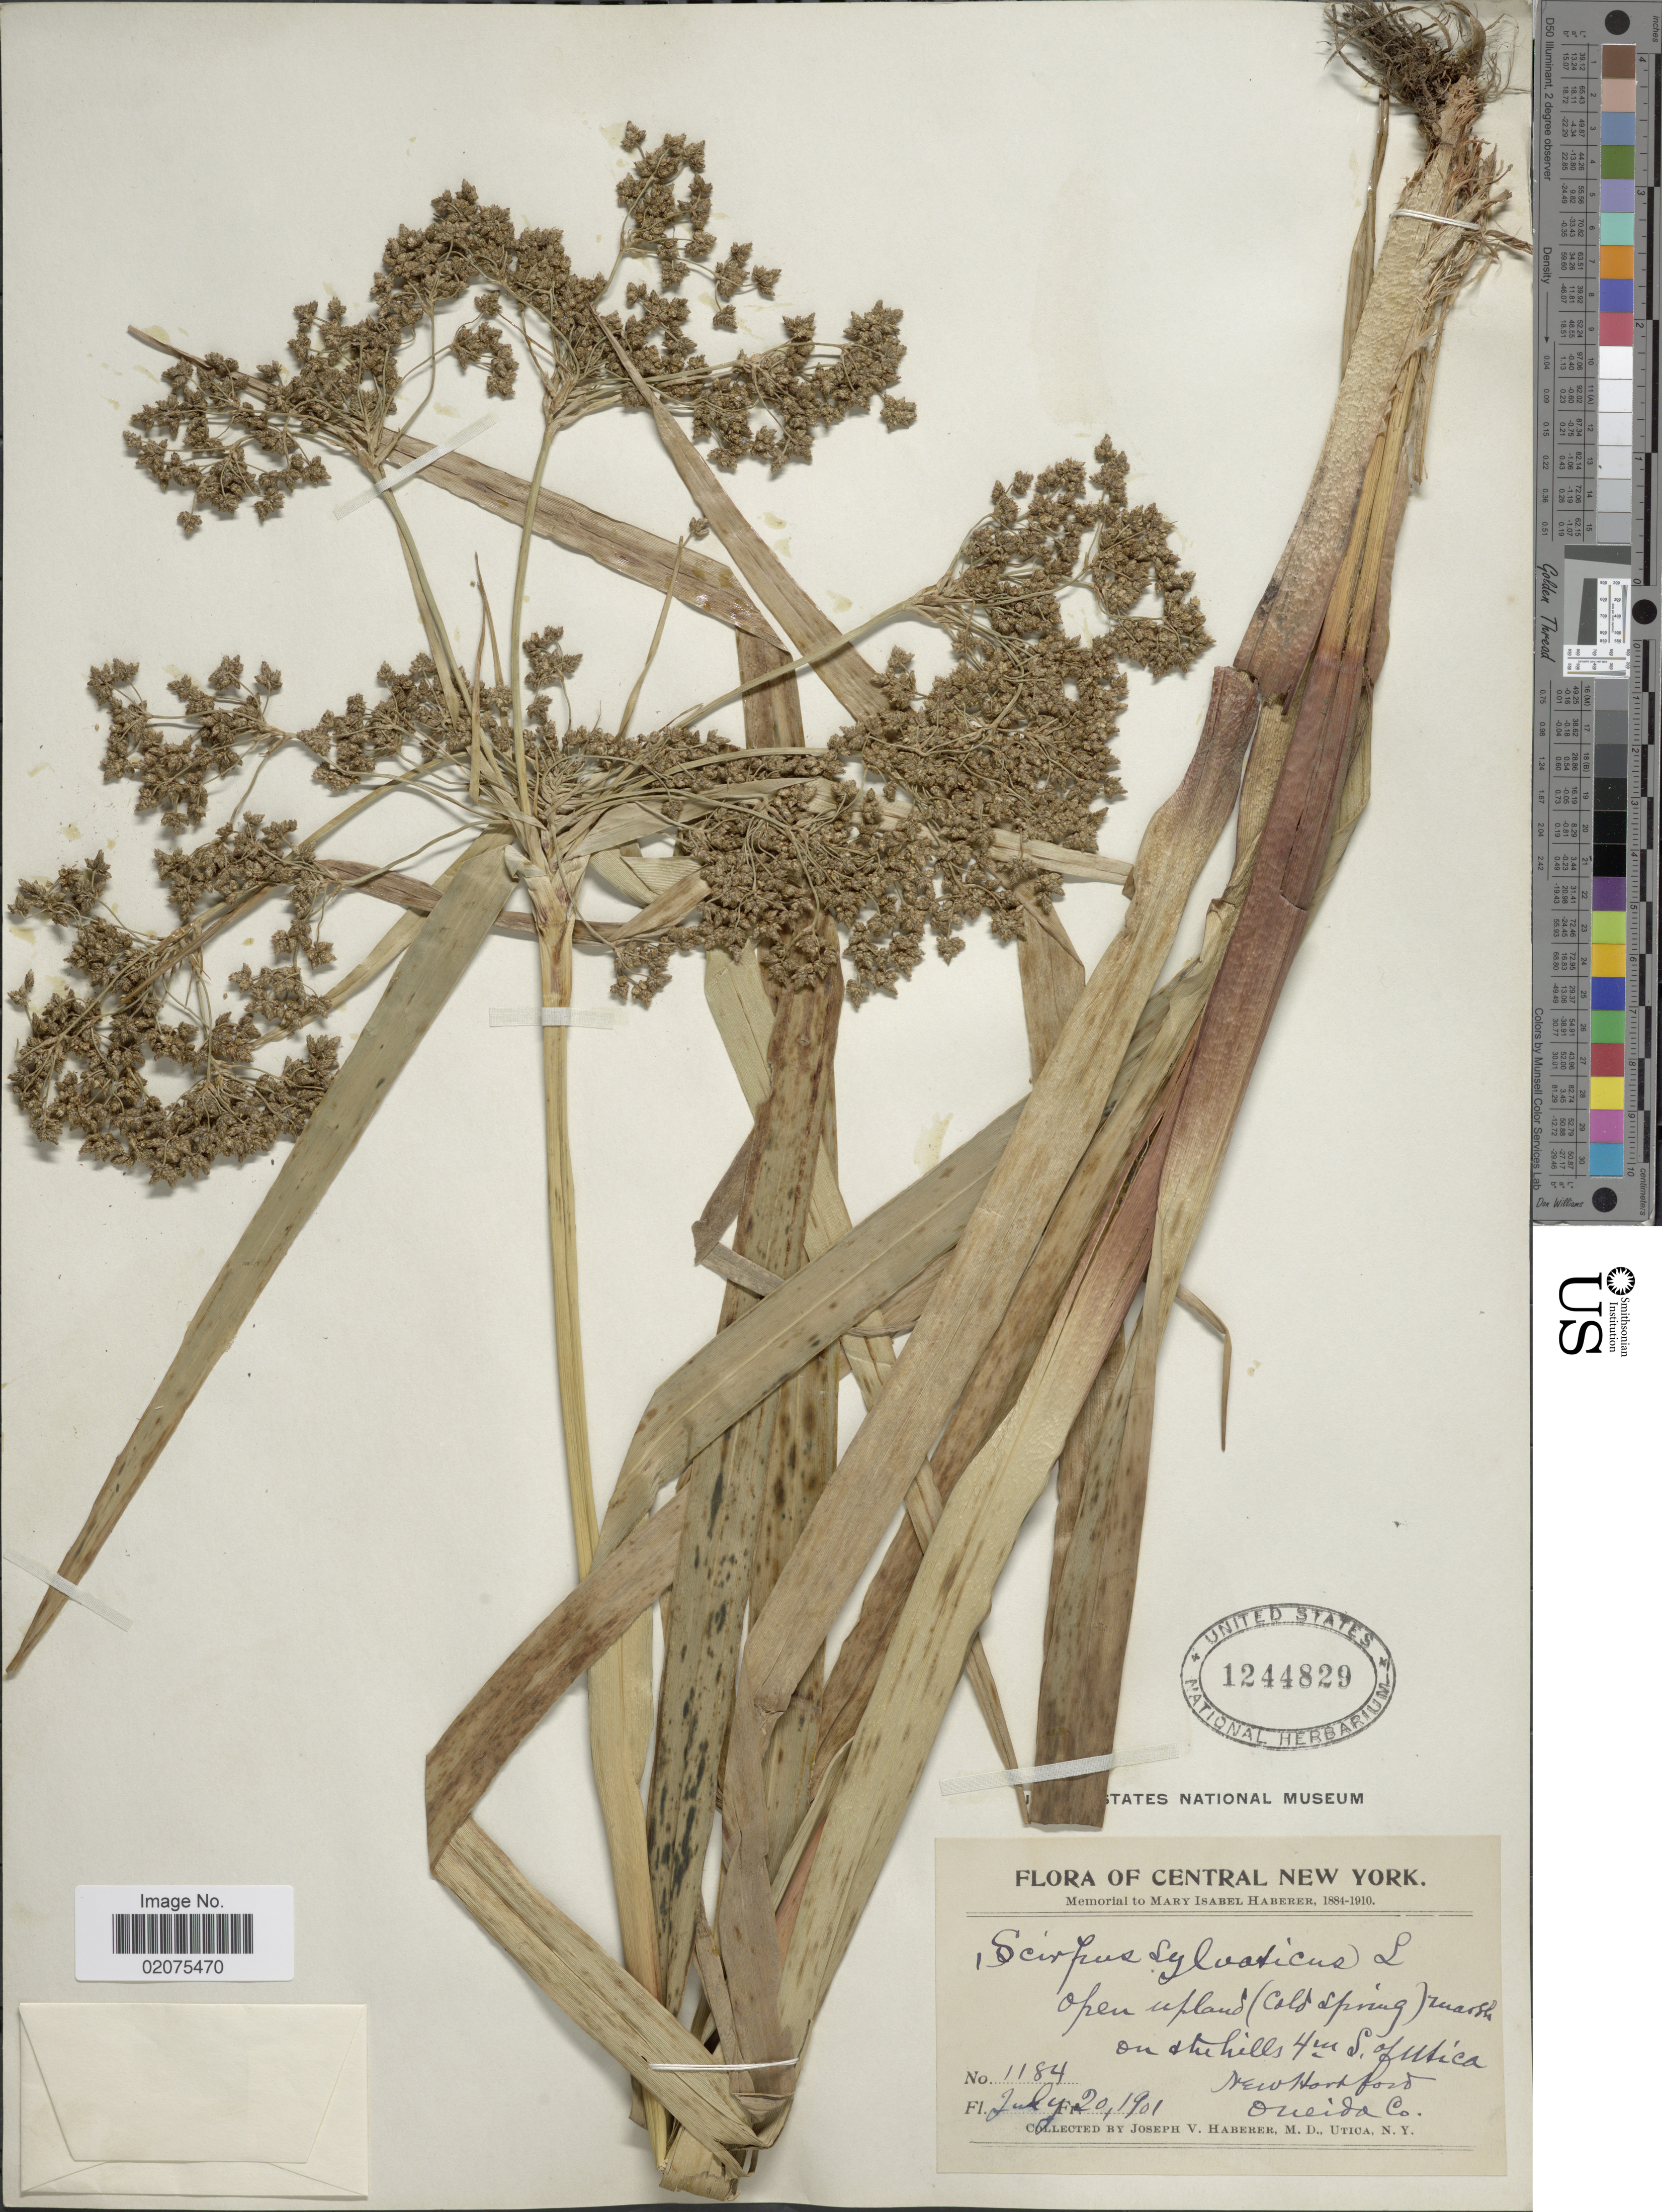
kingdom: Plantae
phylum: Tracheophyta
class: Liliopsida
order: Poales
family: Cyperaceae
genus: Scirpus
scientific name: Scirpus expansus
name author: Fernald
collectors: J. V. Haberer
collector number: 1184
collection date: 1901-07-20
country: United States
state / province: New York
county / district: Oneida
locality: Central New York. Open upland (Cold Spring) marsh on the hills 4 m S of Utica New Hartford, Oneida Co.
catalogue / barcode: US 1244829